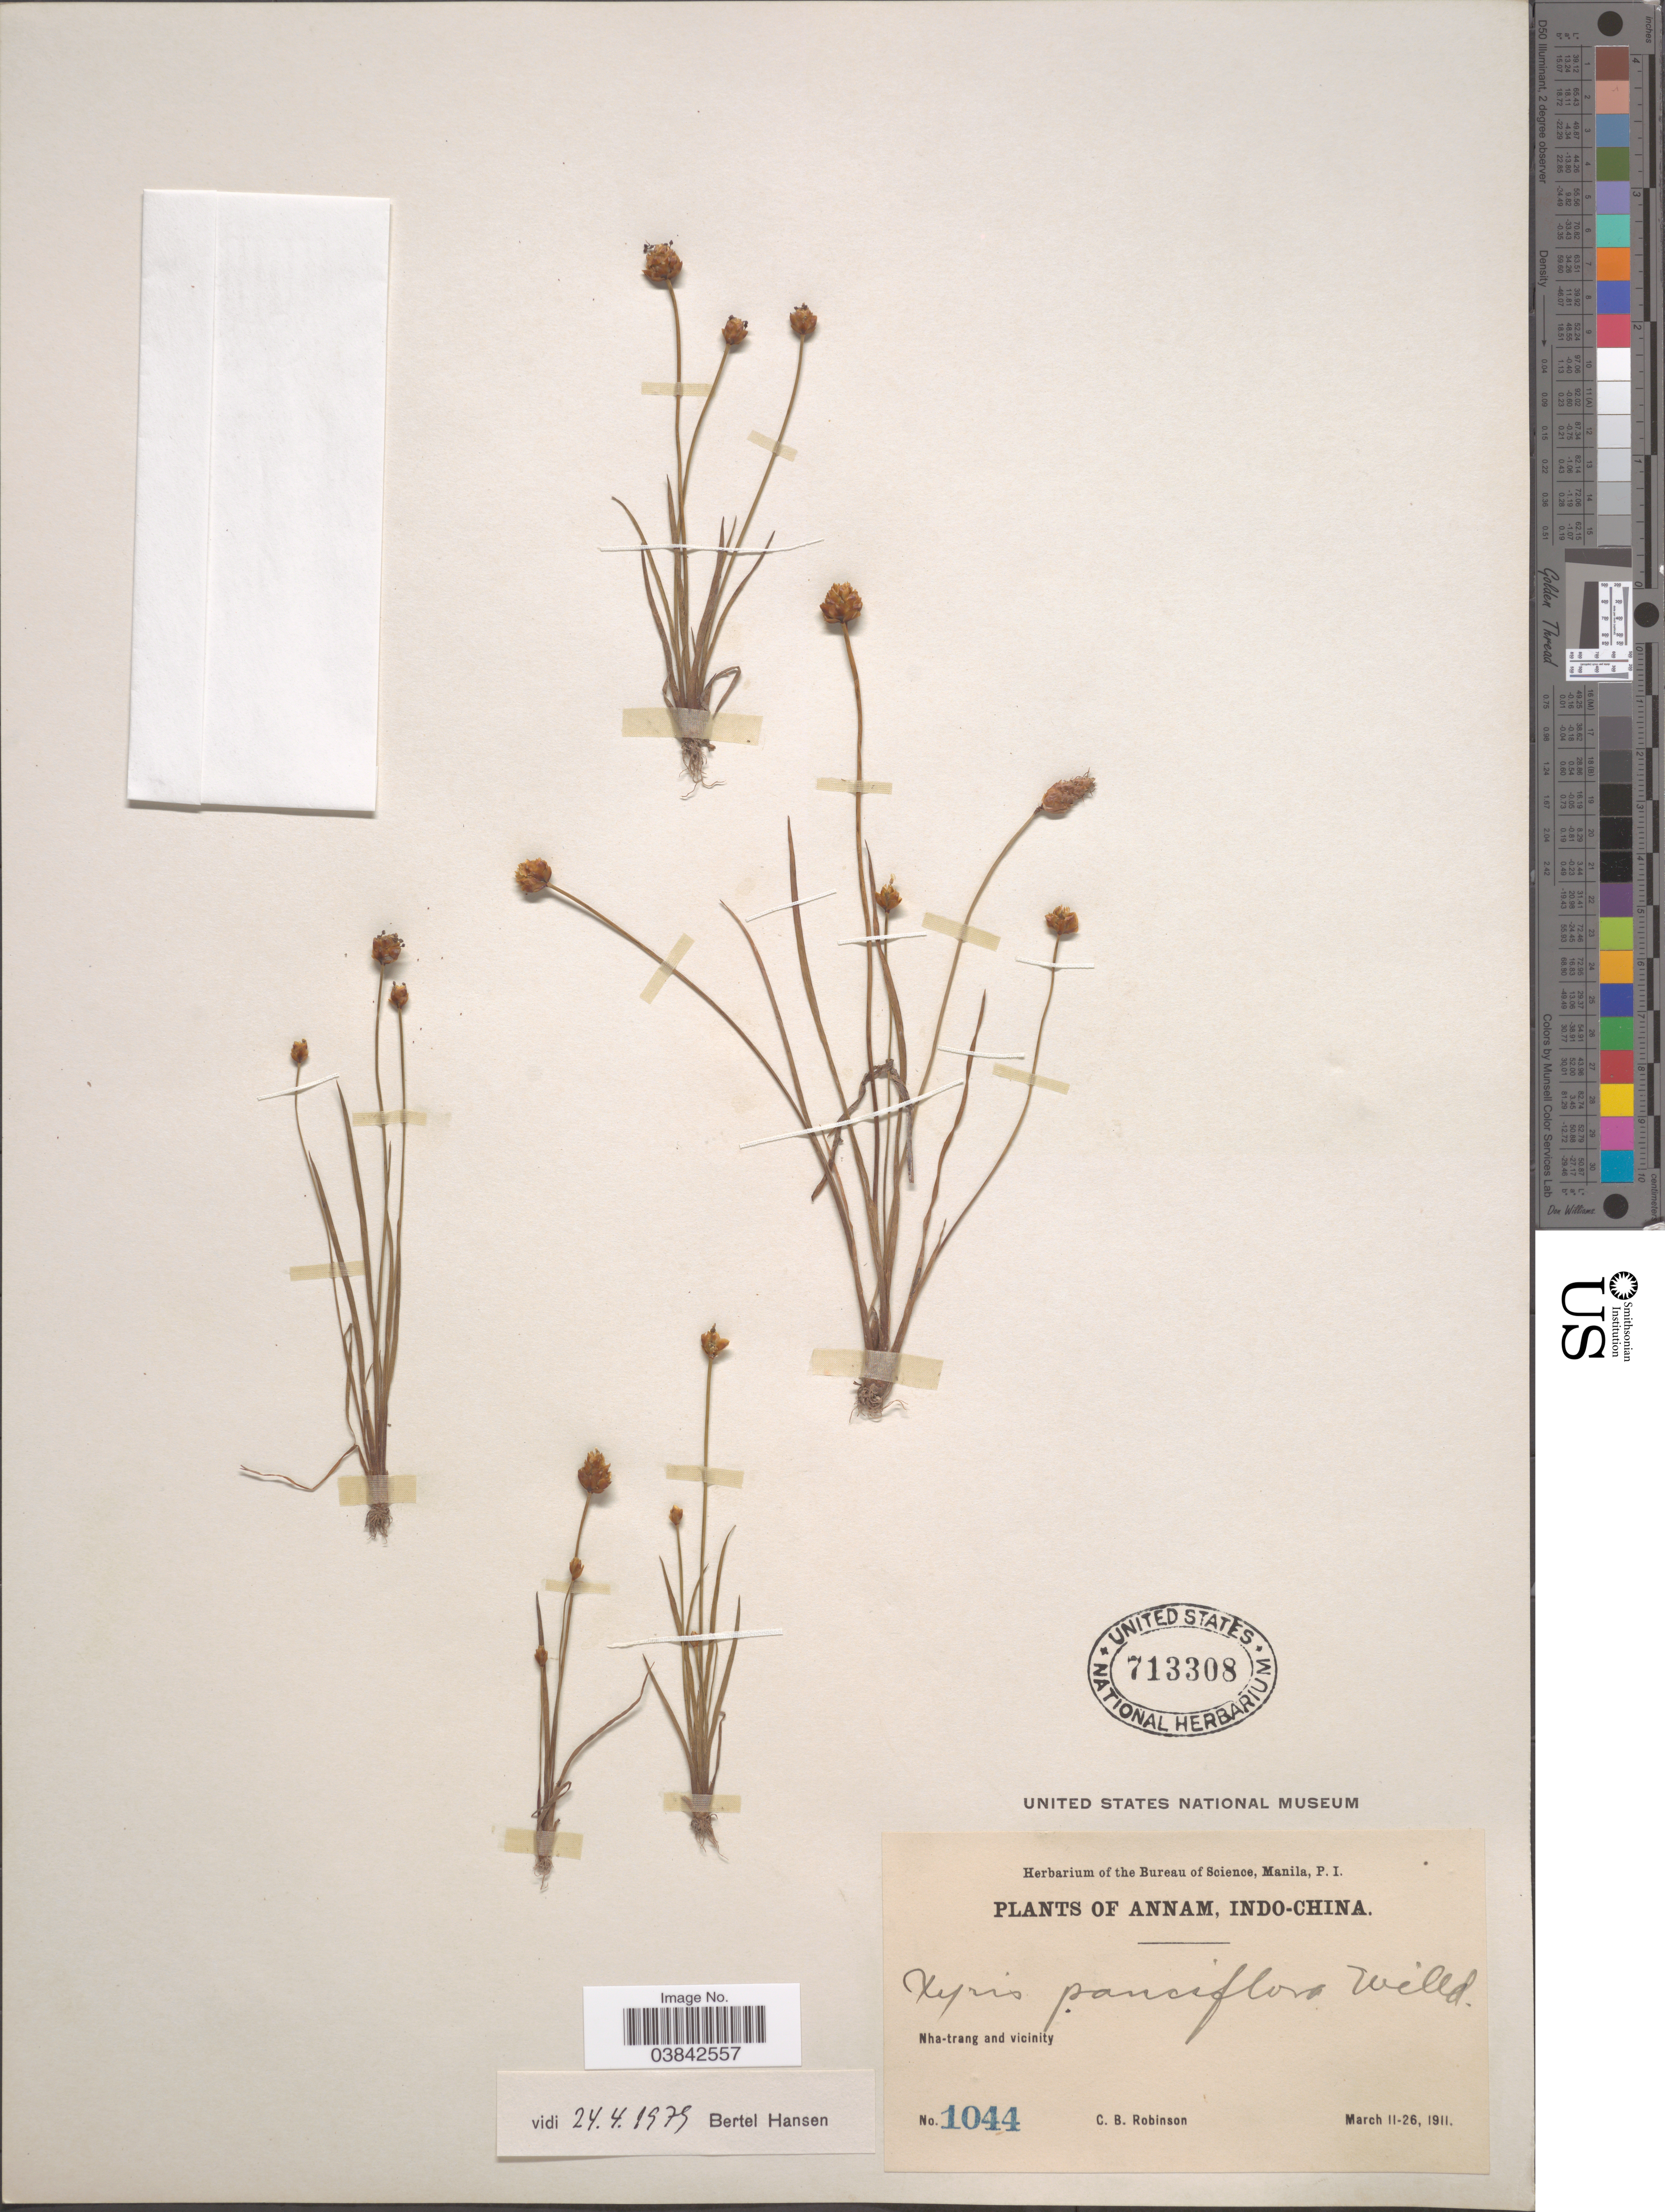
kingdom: Plantae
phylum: Tracheophyta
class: Liliopsida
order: Poales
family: Xyridaceae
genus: Xyris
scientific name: Xyris pauciflora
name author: Willd.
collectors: C. Robinson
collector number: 1044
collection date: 1911-03-11/1911-03-26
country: Vietnam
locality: Annam. Nha-trang and vicinity.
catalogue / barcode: US 713308